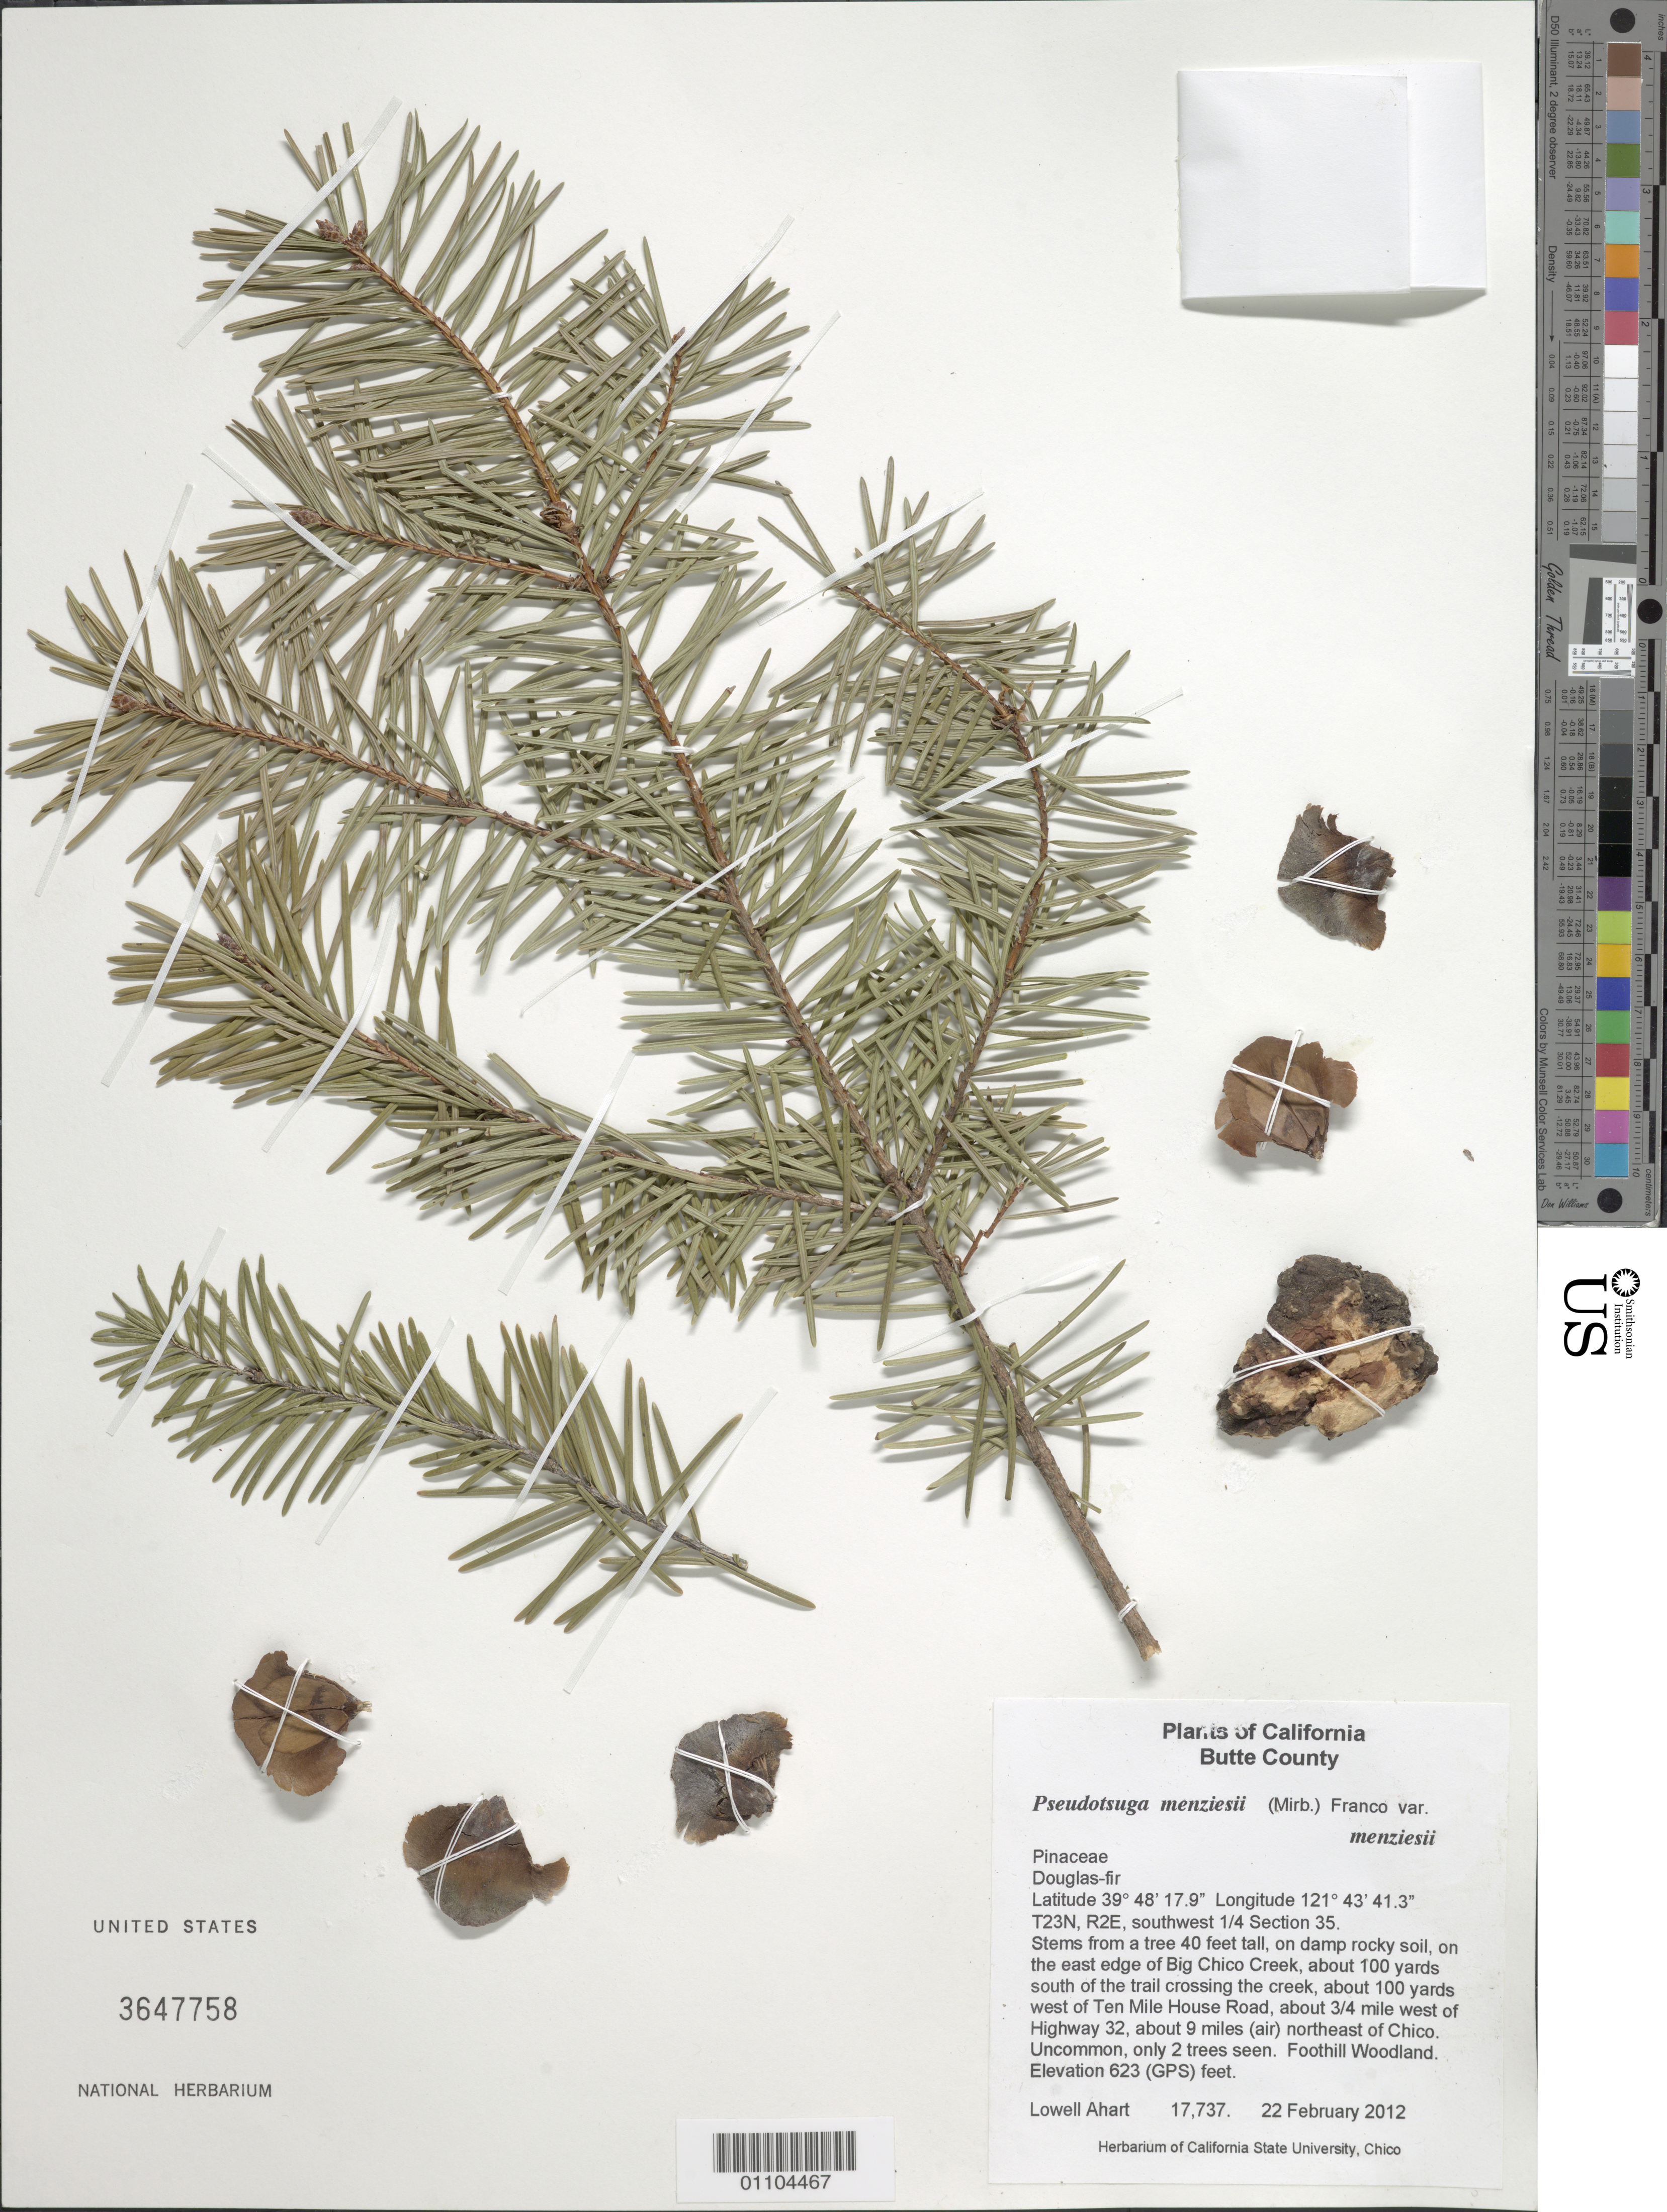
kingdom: Plantae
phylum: Tracheophyta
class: Pinopsida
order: Pinales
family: Pinaceae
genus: Pseudotsuga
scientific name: Pseudotsuga menziesii var. menziesii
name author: (Mirb.) Franco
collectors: L. Ahart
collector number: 17737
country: United States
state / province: California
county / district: Butte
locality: On the E edge of Big Chico Creek, S of the trail crossing the creek, W of Tenb Mile House Road, W of Hwy 32 NE of Chico.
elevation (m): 190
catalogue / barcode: US 3647758